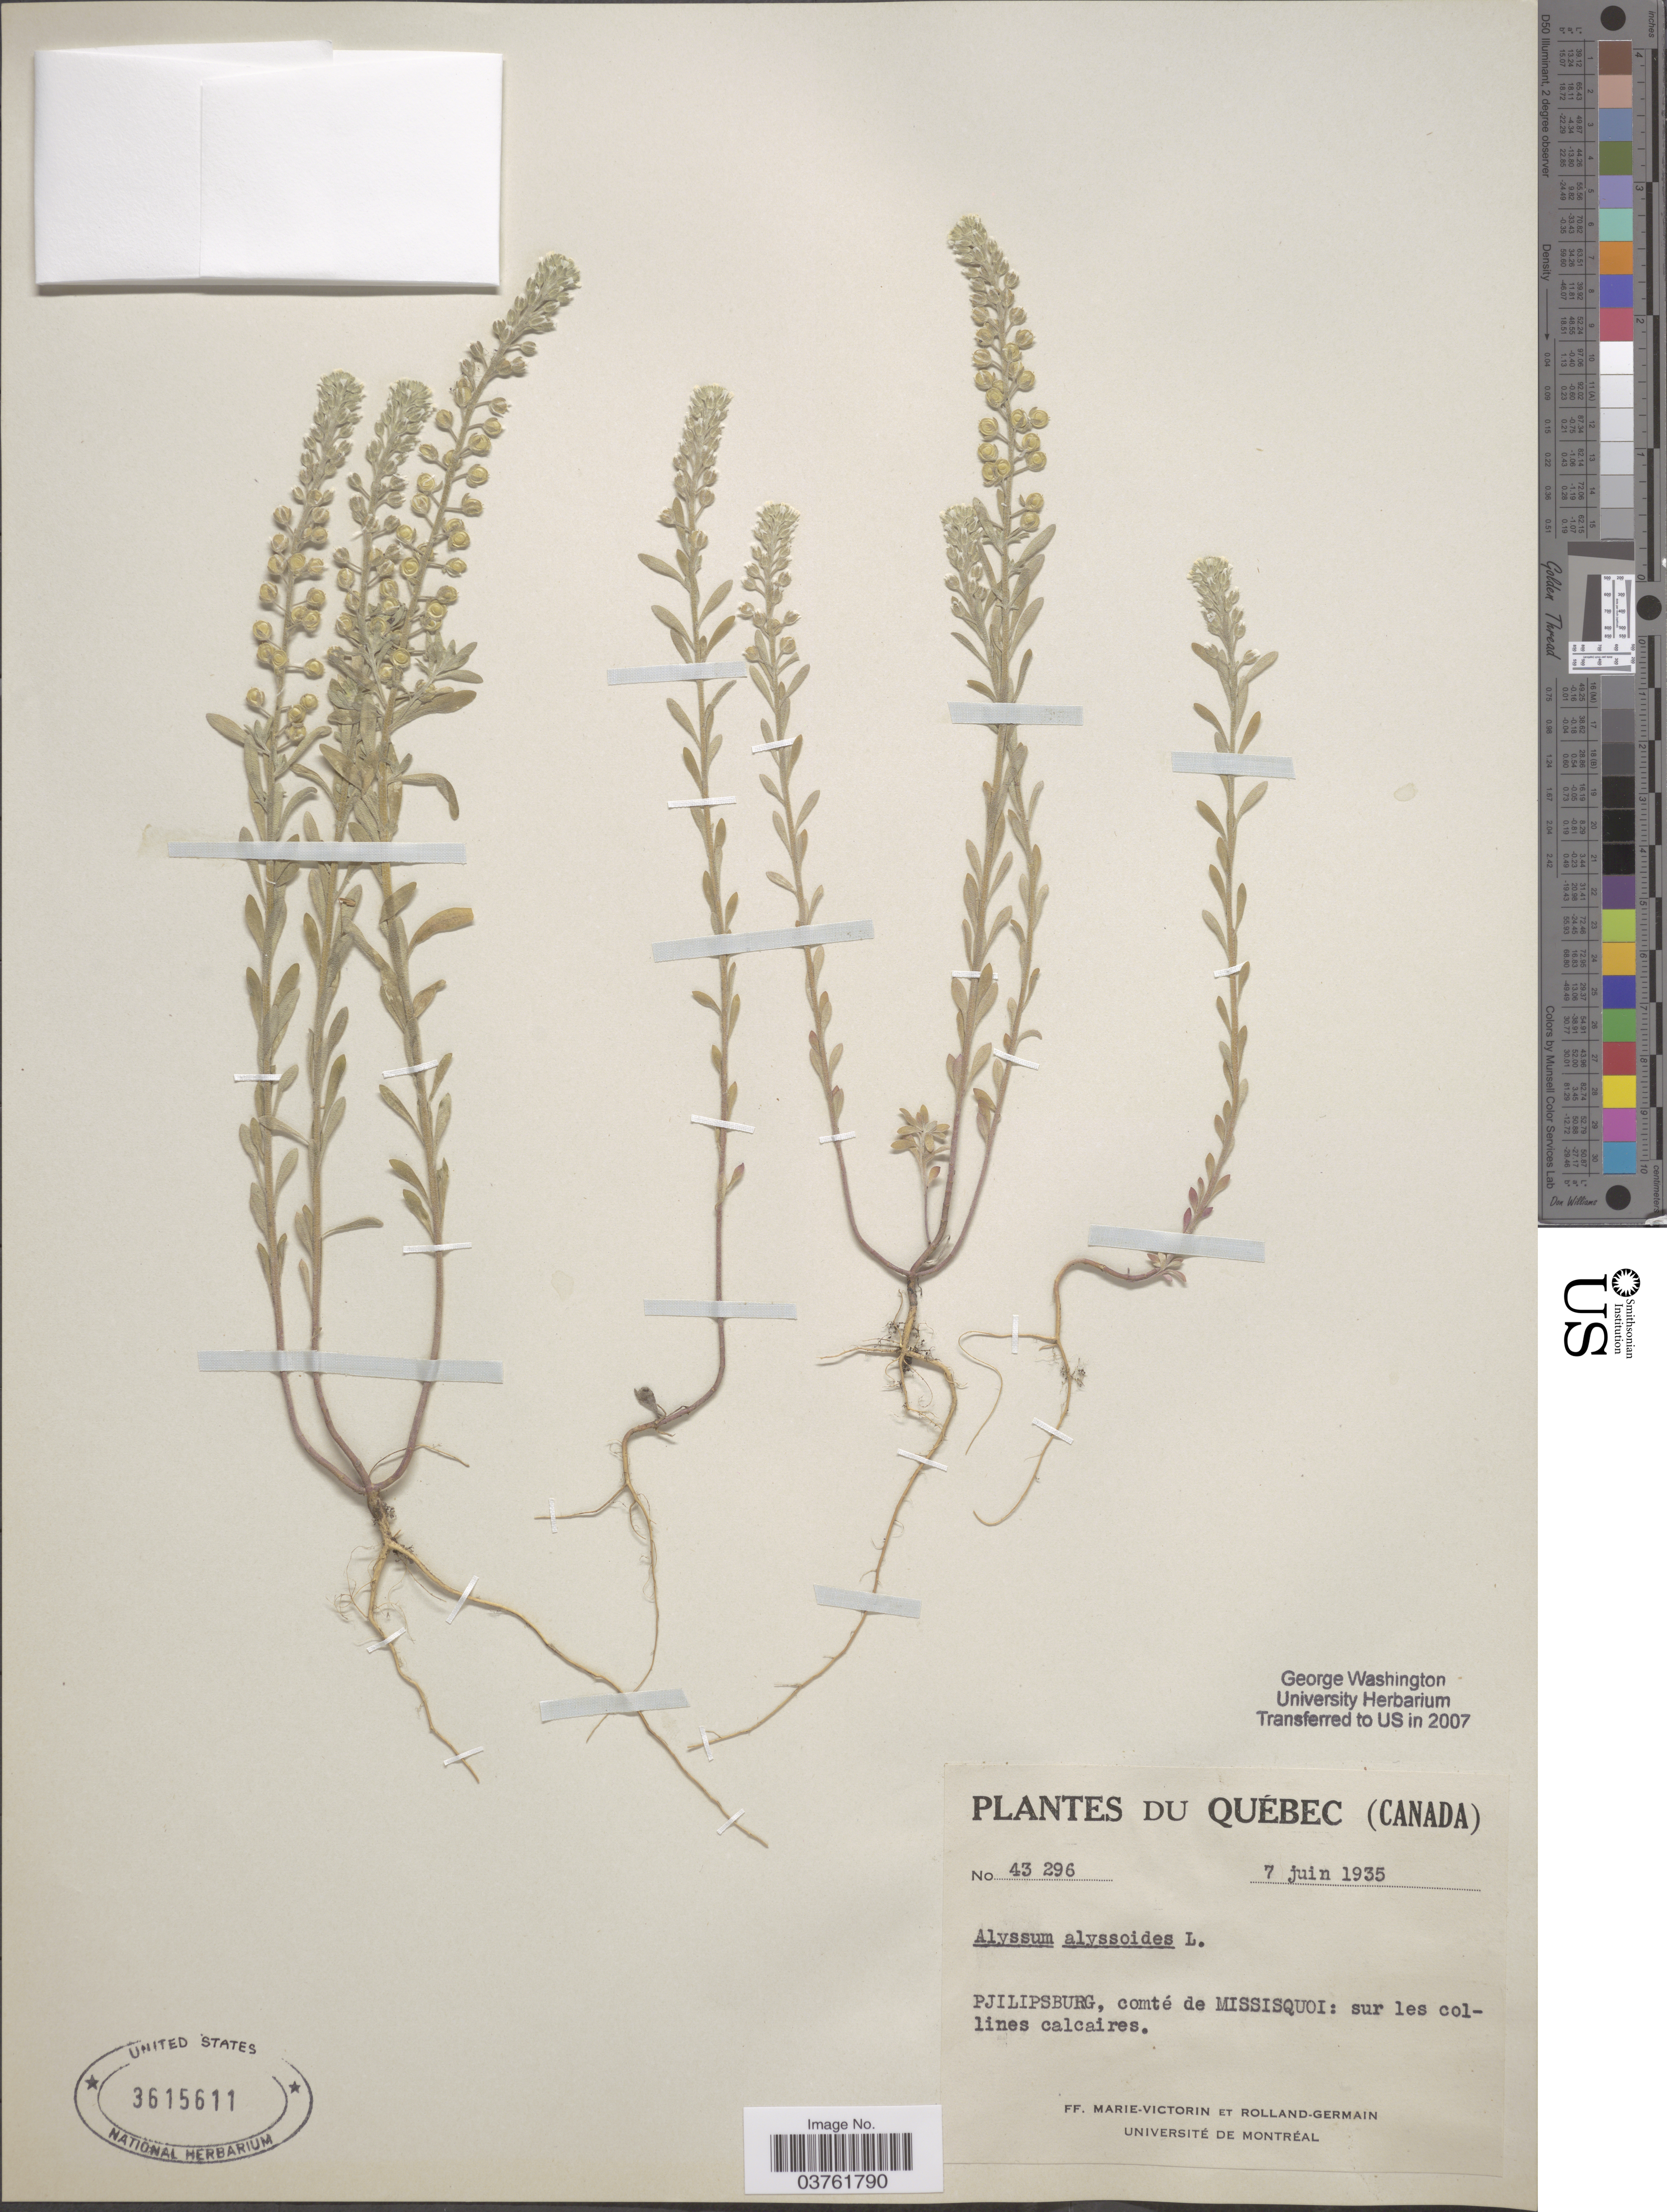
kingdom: Plantae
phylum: Tracheophyta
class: Magnoliopsida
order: Brassicales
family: Brassicaceae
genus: Alyssum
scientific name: Alyssum alyssoides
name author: (L.) L.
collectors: Fr. Marie-Victorin & Rolland-Germain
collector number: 43296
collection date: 1935-06-07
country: Canada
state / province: Quebec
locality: Pjilipsburg, comté de Missisquoi: sur les collines calcaires.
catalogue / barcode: US 3615611